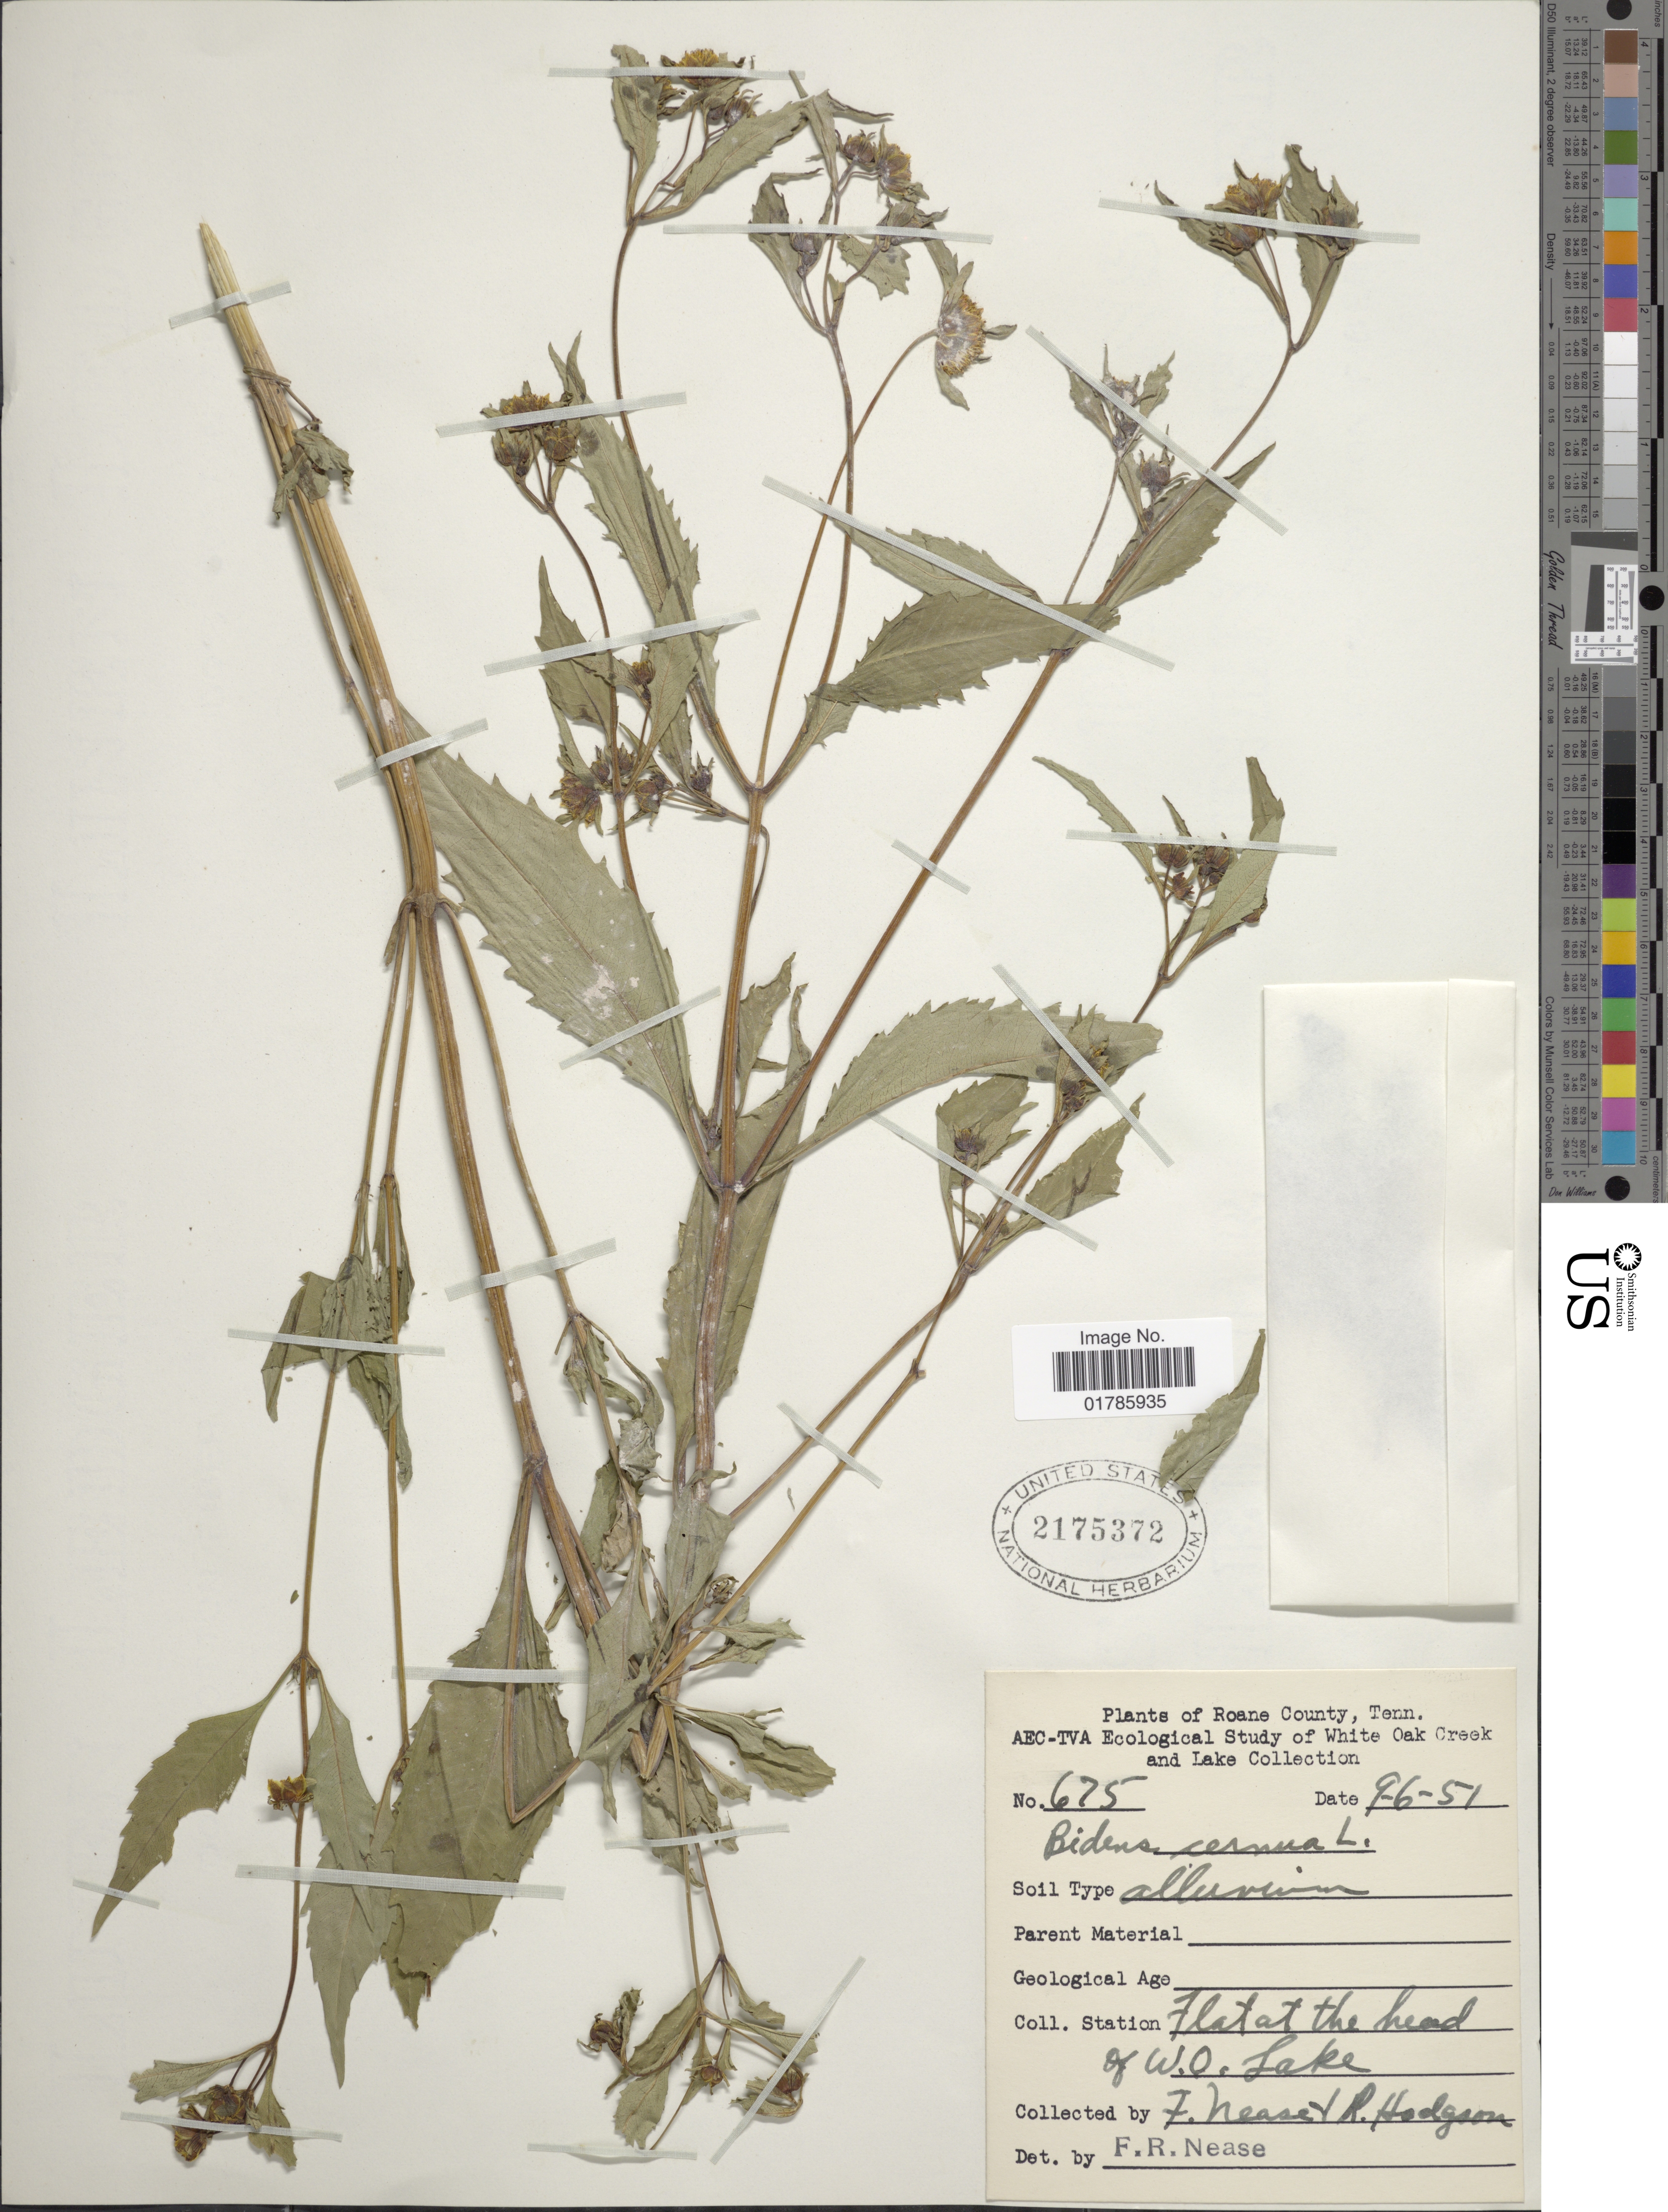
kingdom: Plantae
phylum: Tracheophyta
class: Magnoliopsida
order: Asterales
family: Asteraceae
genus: Bidens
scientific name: Bidens cernua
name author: L.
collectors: F. Nease & R. Hodgson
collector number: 675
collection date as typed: Transcribed d/m/y: 6/9/51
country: United States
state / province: Tennessee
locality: Roane County, flat at the head of w. o. Lake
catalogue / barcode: US 2175372